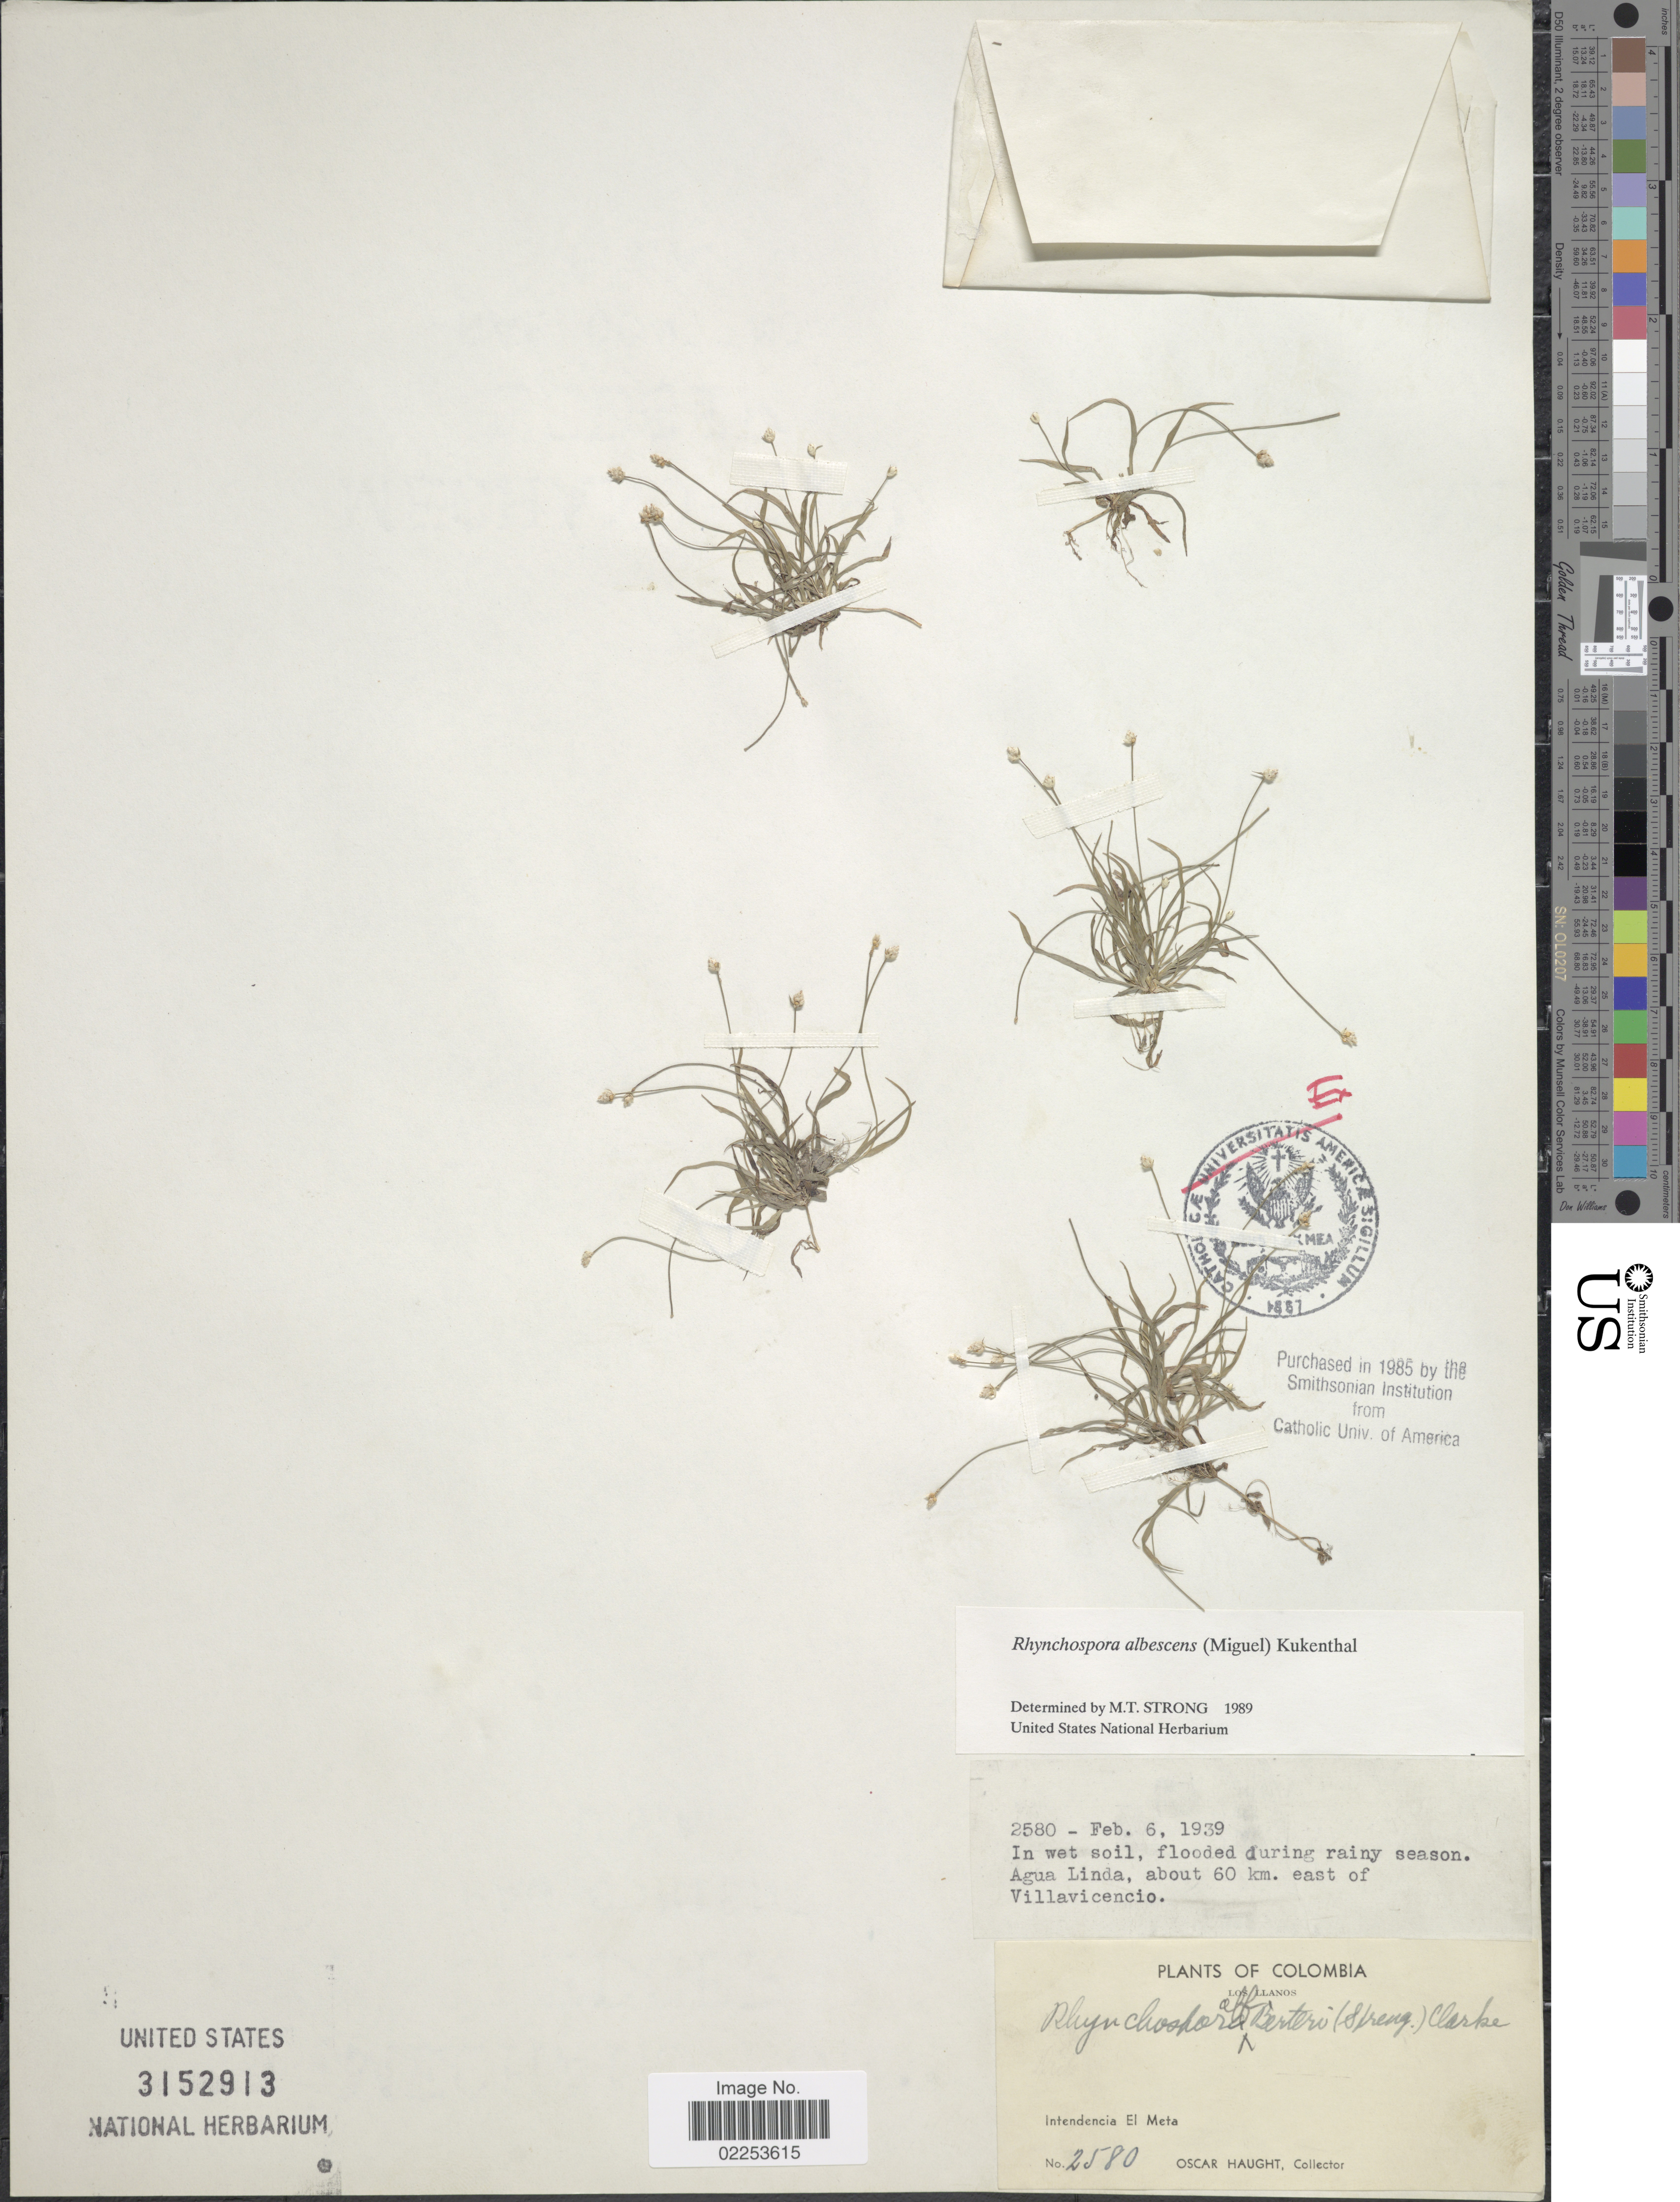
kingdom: Plantae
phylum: Tracheophyta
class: Liliopsida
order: Poales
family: Cyperaceae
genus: Rhynchospora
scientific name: Rhynchospora albescens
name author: (Miq.) Kük.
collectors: O. Haught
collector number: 2580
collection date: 1939-02-06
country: Colombia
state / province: Meta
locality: Intendencia El Meta, Los Llanos. In wet soil, Agua Linda, about 60 km. east of Villavicencio.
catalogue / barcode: US 3152913